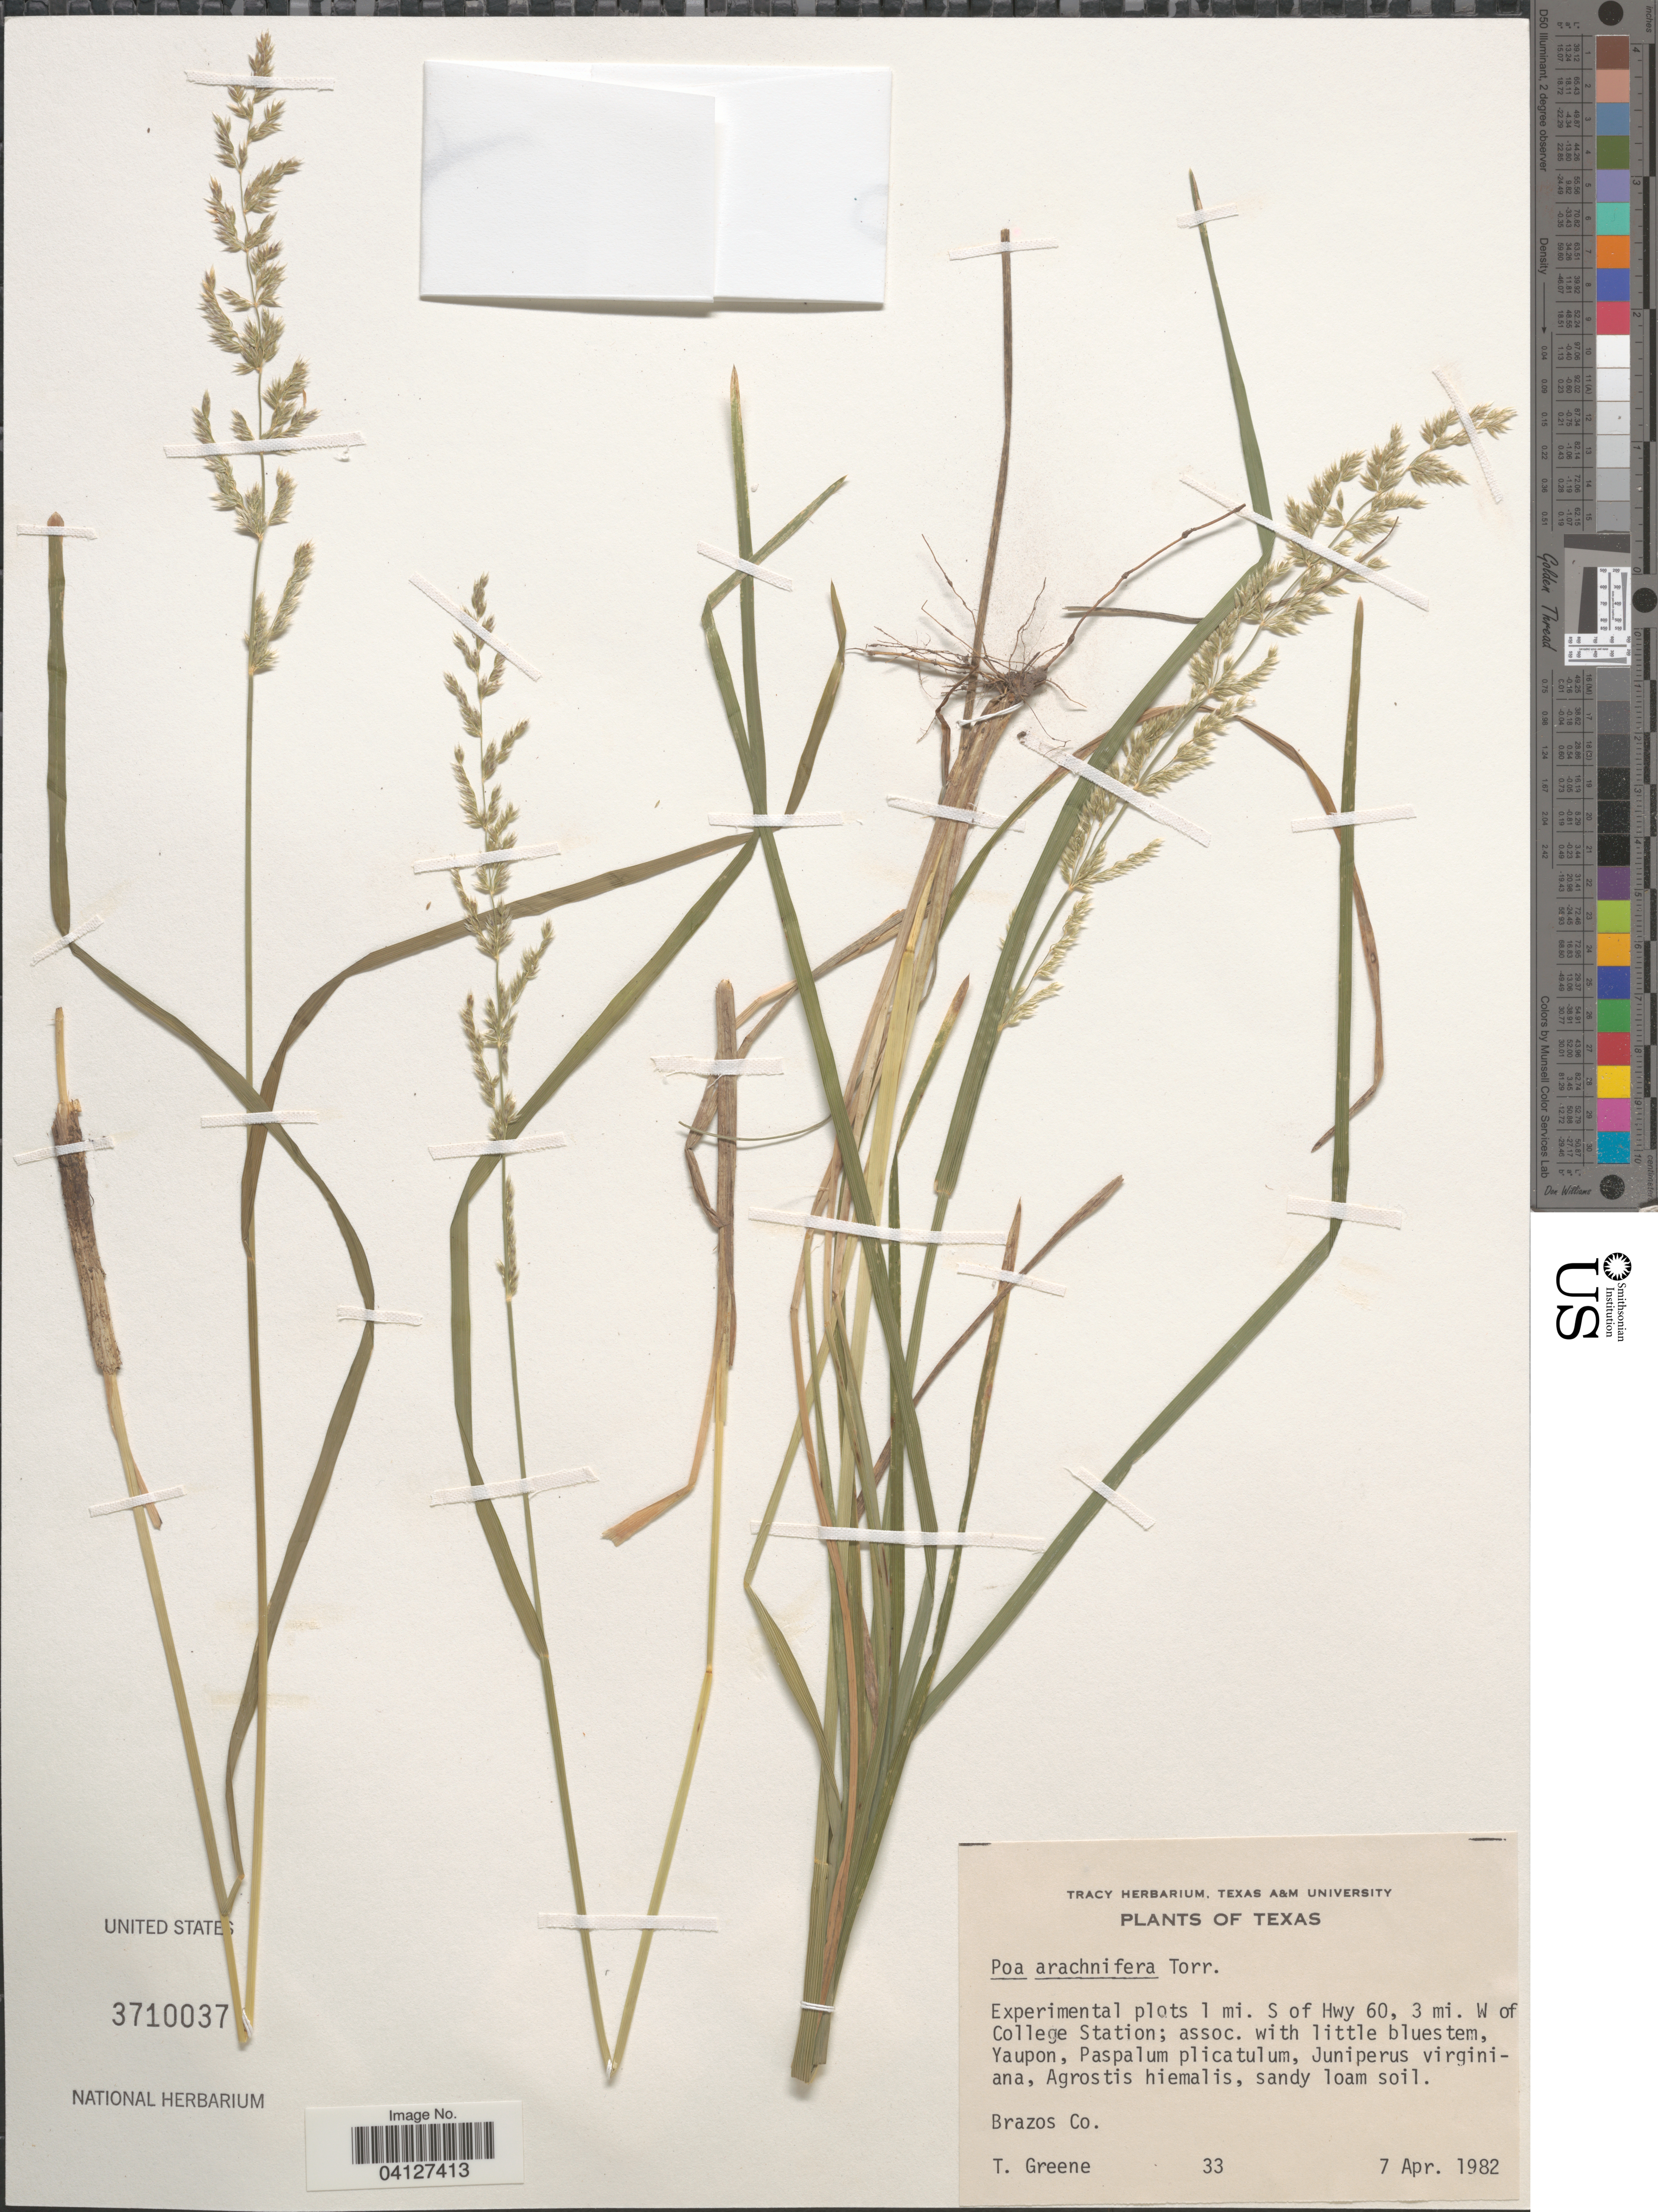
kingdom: Plantae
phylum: Tracheophyta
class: Liliopsida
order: Poales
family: Poaceae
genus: Poa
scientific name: Poa arachnifera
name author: Torr.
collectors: T. Greene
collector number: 33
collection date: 1982-04-07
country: United States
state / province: Texas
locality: Experimental plots 1 mi. S of Hwy 60, 3 mi. W of College Station. Brazos Co.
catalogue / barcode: US 3710037